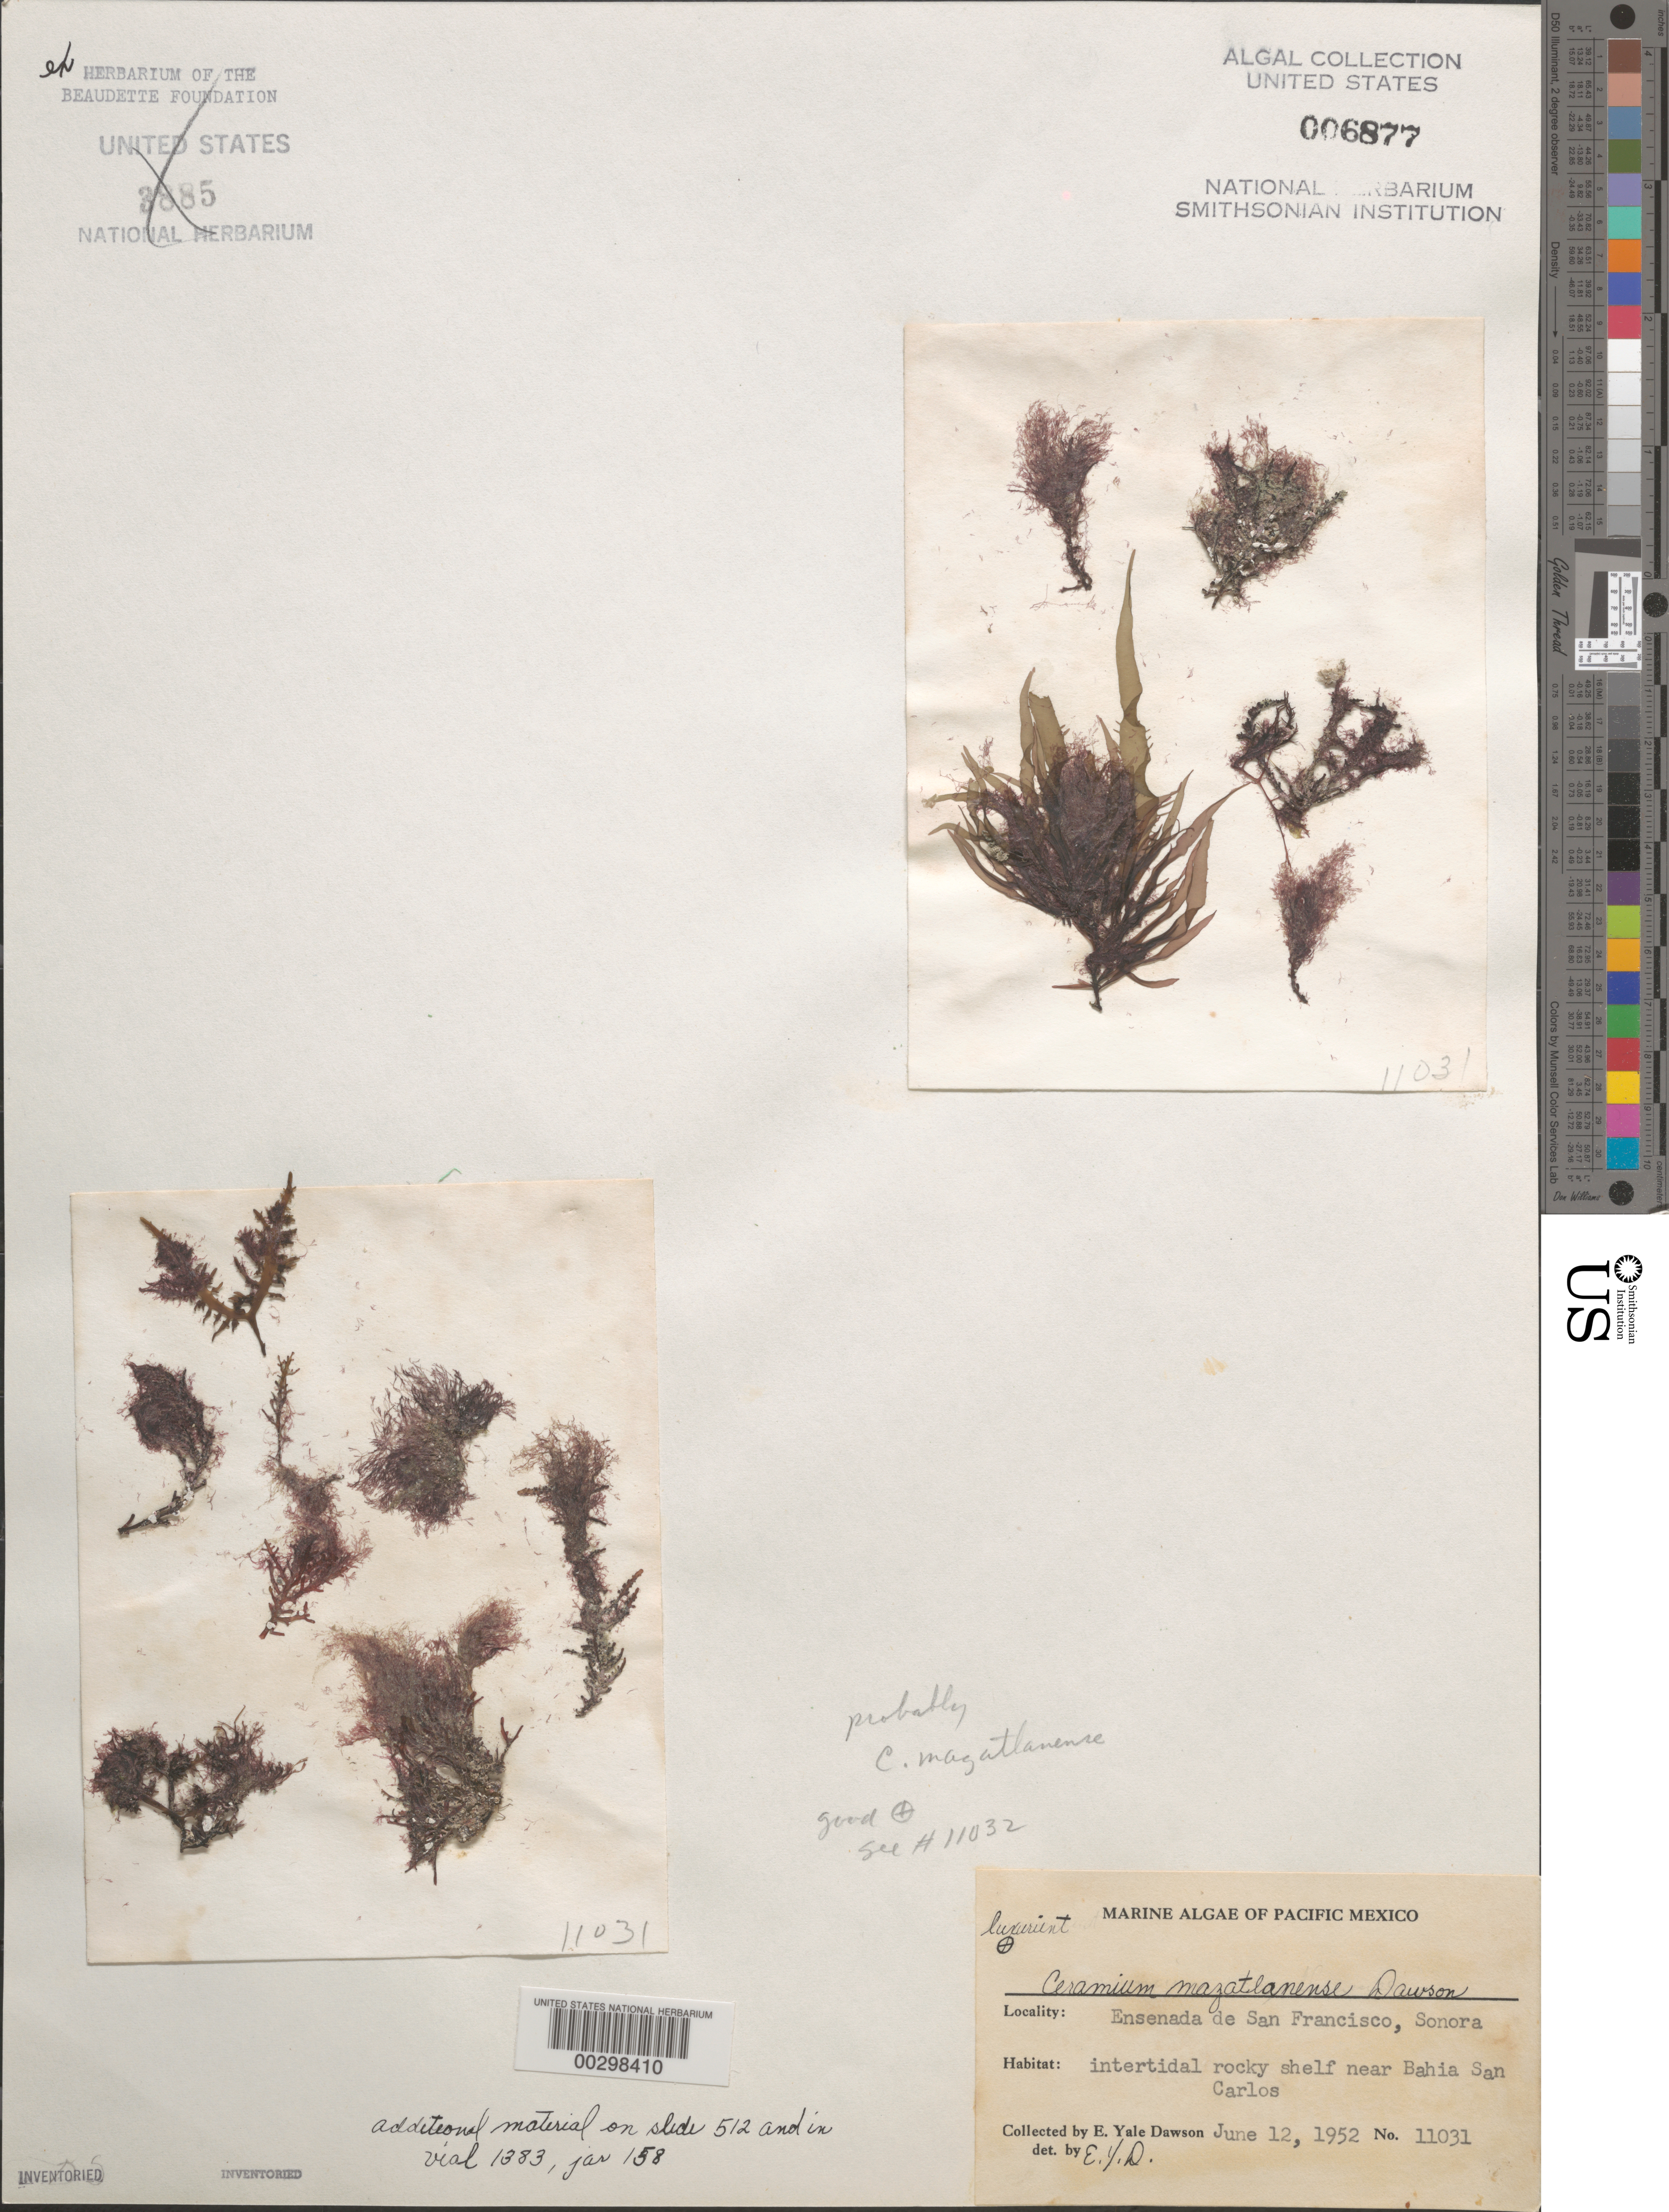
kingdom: Plantae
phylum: Rhodophyta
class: Florideophyceae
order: Ceramiales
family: Ceramiaceae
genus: Ceramium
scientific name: Ceramium macilentum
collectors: E. Y. Dawson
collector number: EYD 11031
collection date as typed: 12 Jun 1952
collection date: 1952-06-12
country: Mexico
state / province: Sonora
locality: Ensenada de San Francisco, near Bahia San Carlos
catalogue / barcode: US 6877